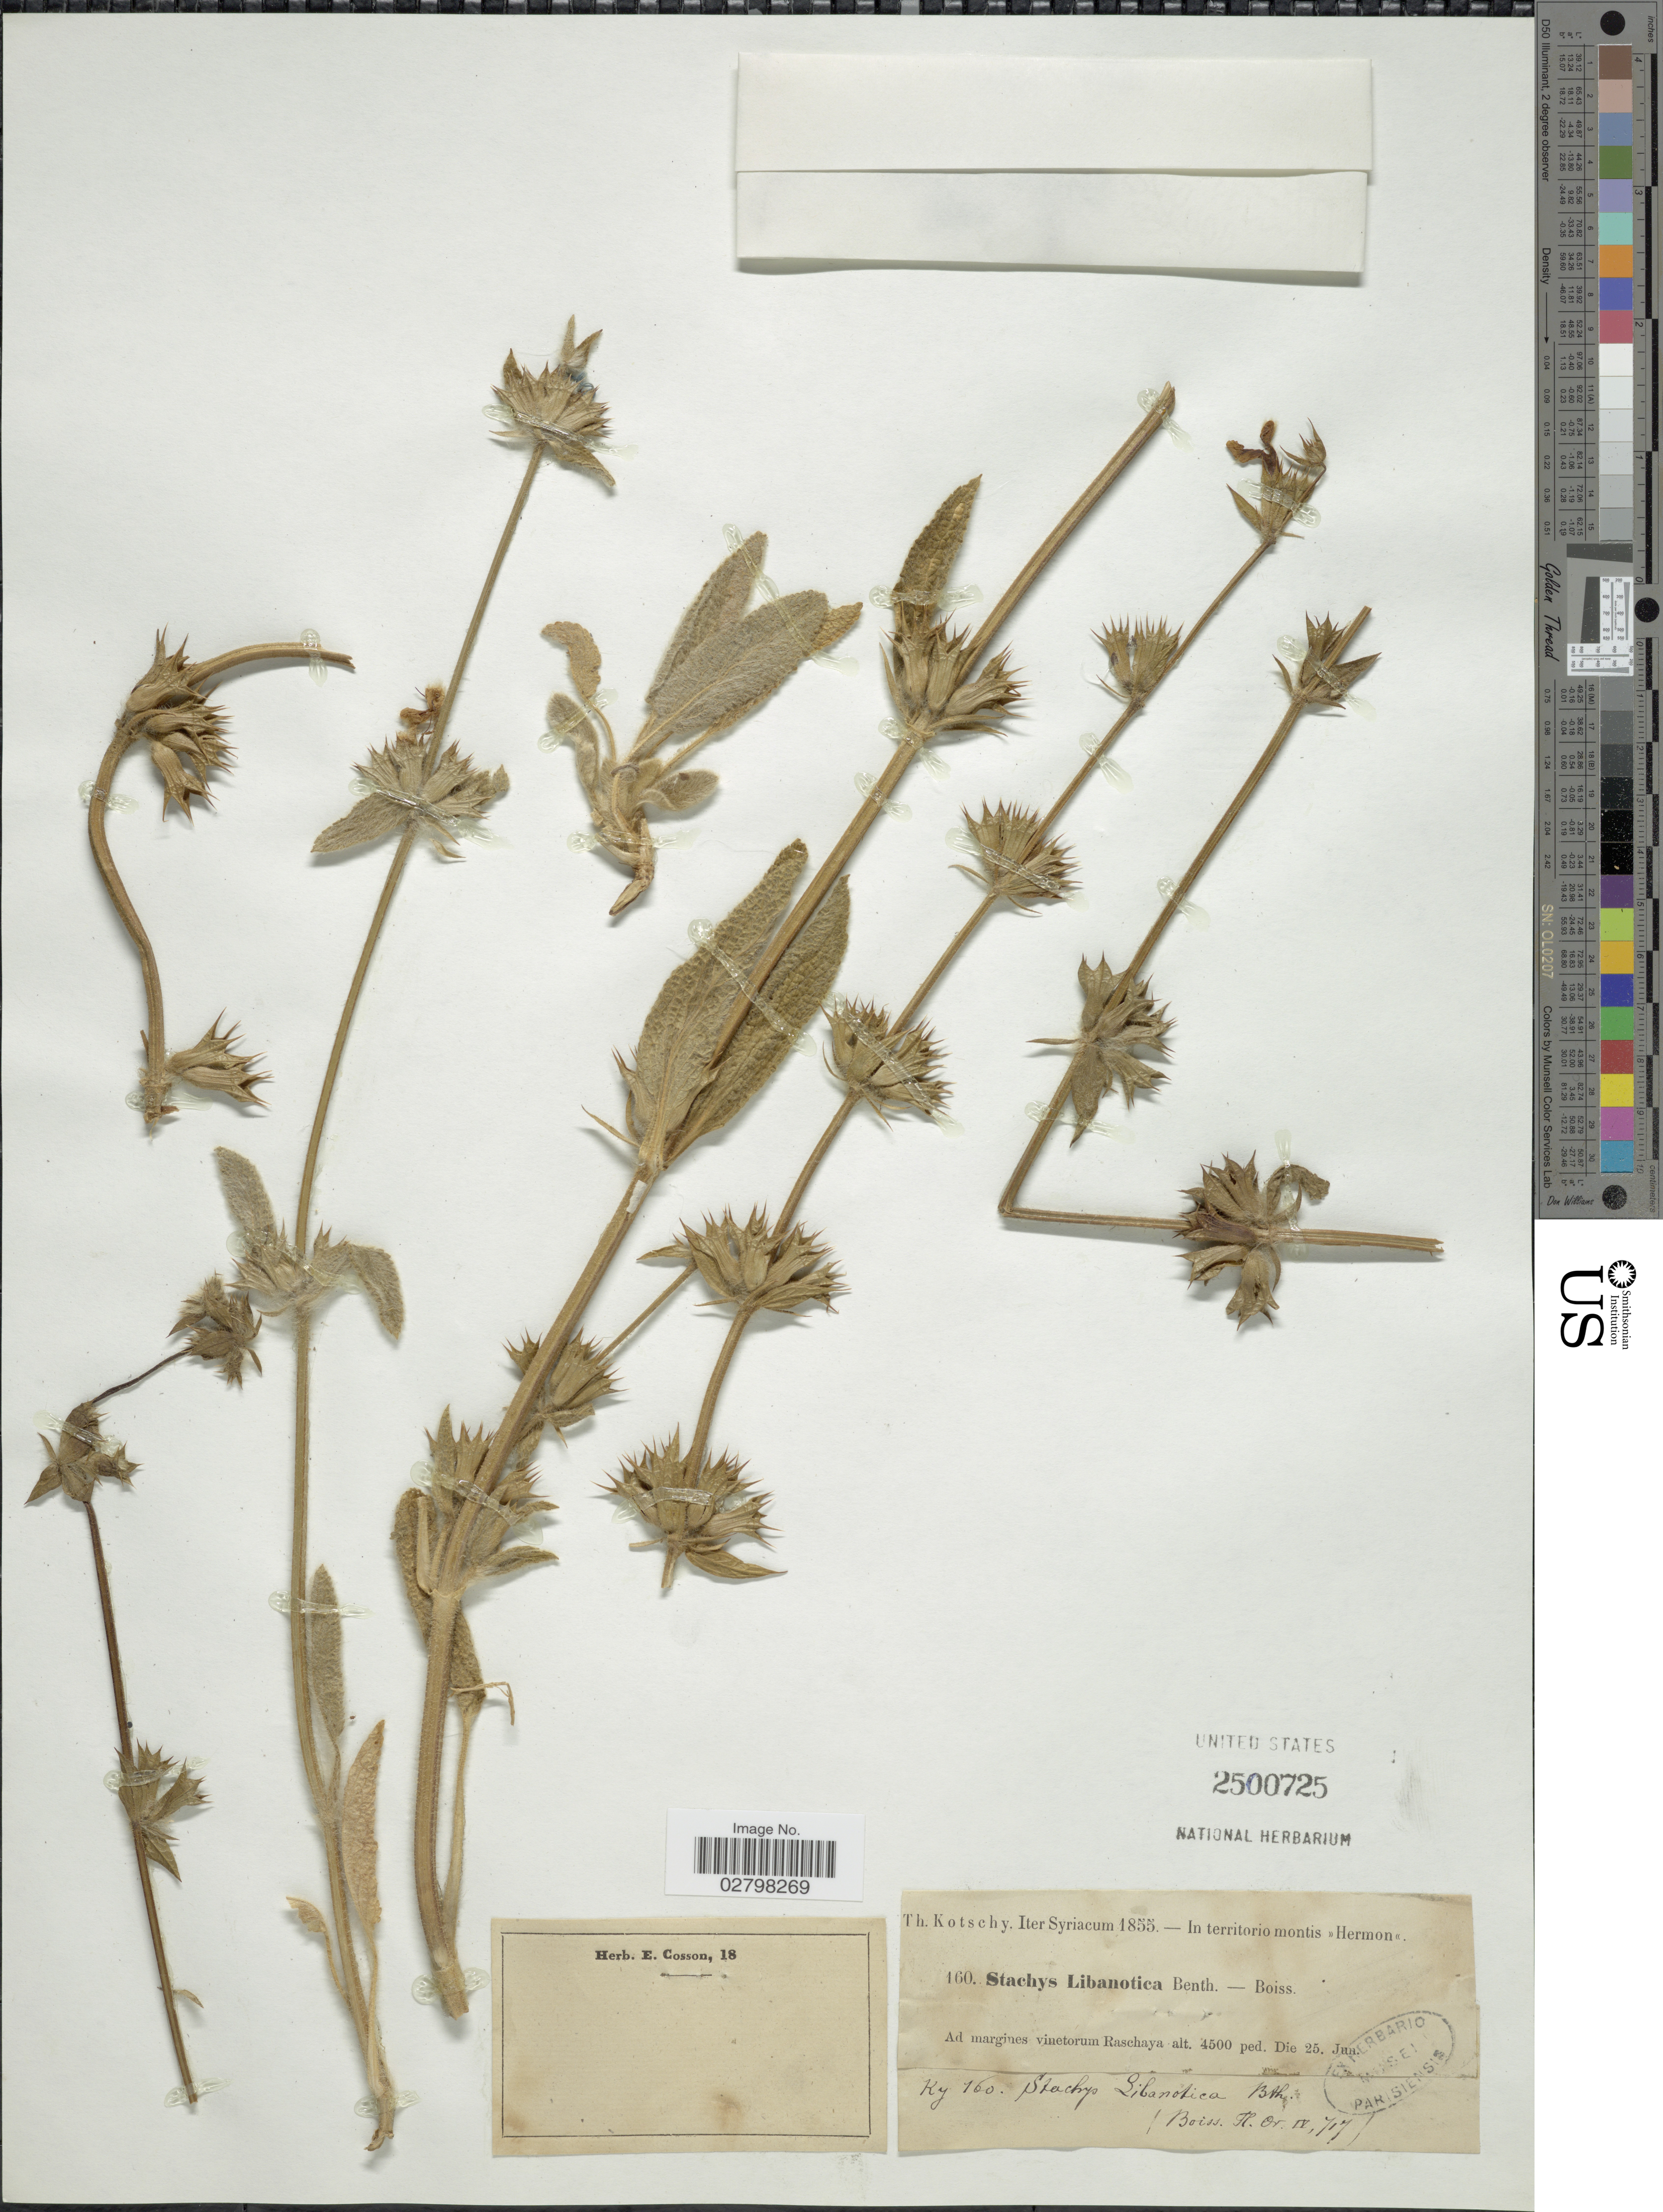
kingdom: Plantae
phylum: Tracheophyta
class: Magnoliopsida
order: Lamiales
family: Lamiaceae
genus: Stachys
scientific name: Stachys libanotica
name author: Benth.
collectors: K. G. Kotschy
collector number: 160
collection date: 1855-06-25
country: Syria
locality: Iter Syriacum. In territorio montis Hermon. Ad margines vinetorum Raschaya.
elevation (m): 1372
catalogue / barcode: US 2500725